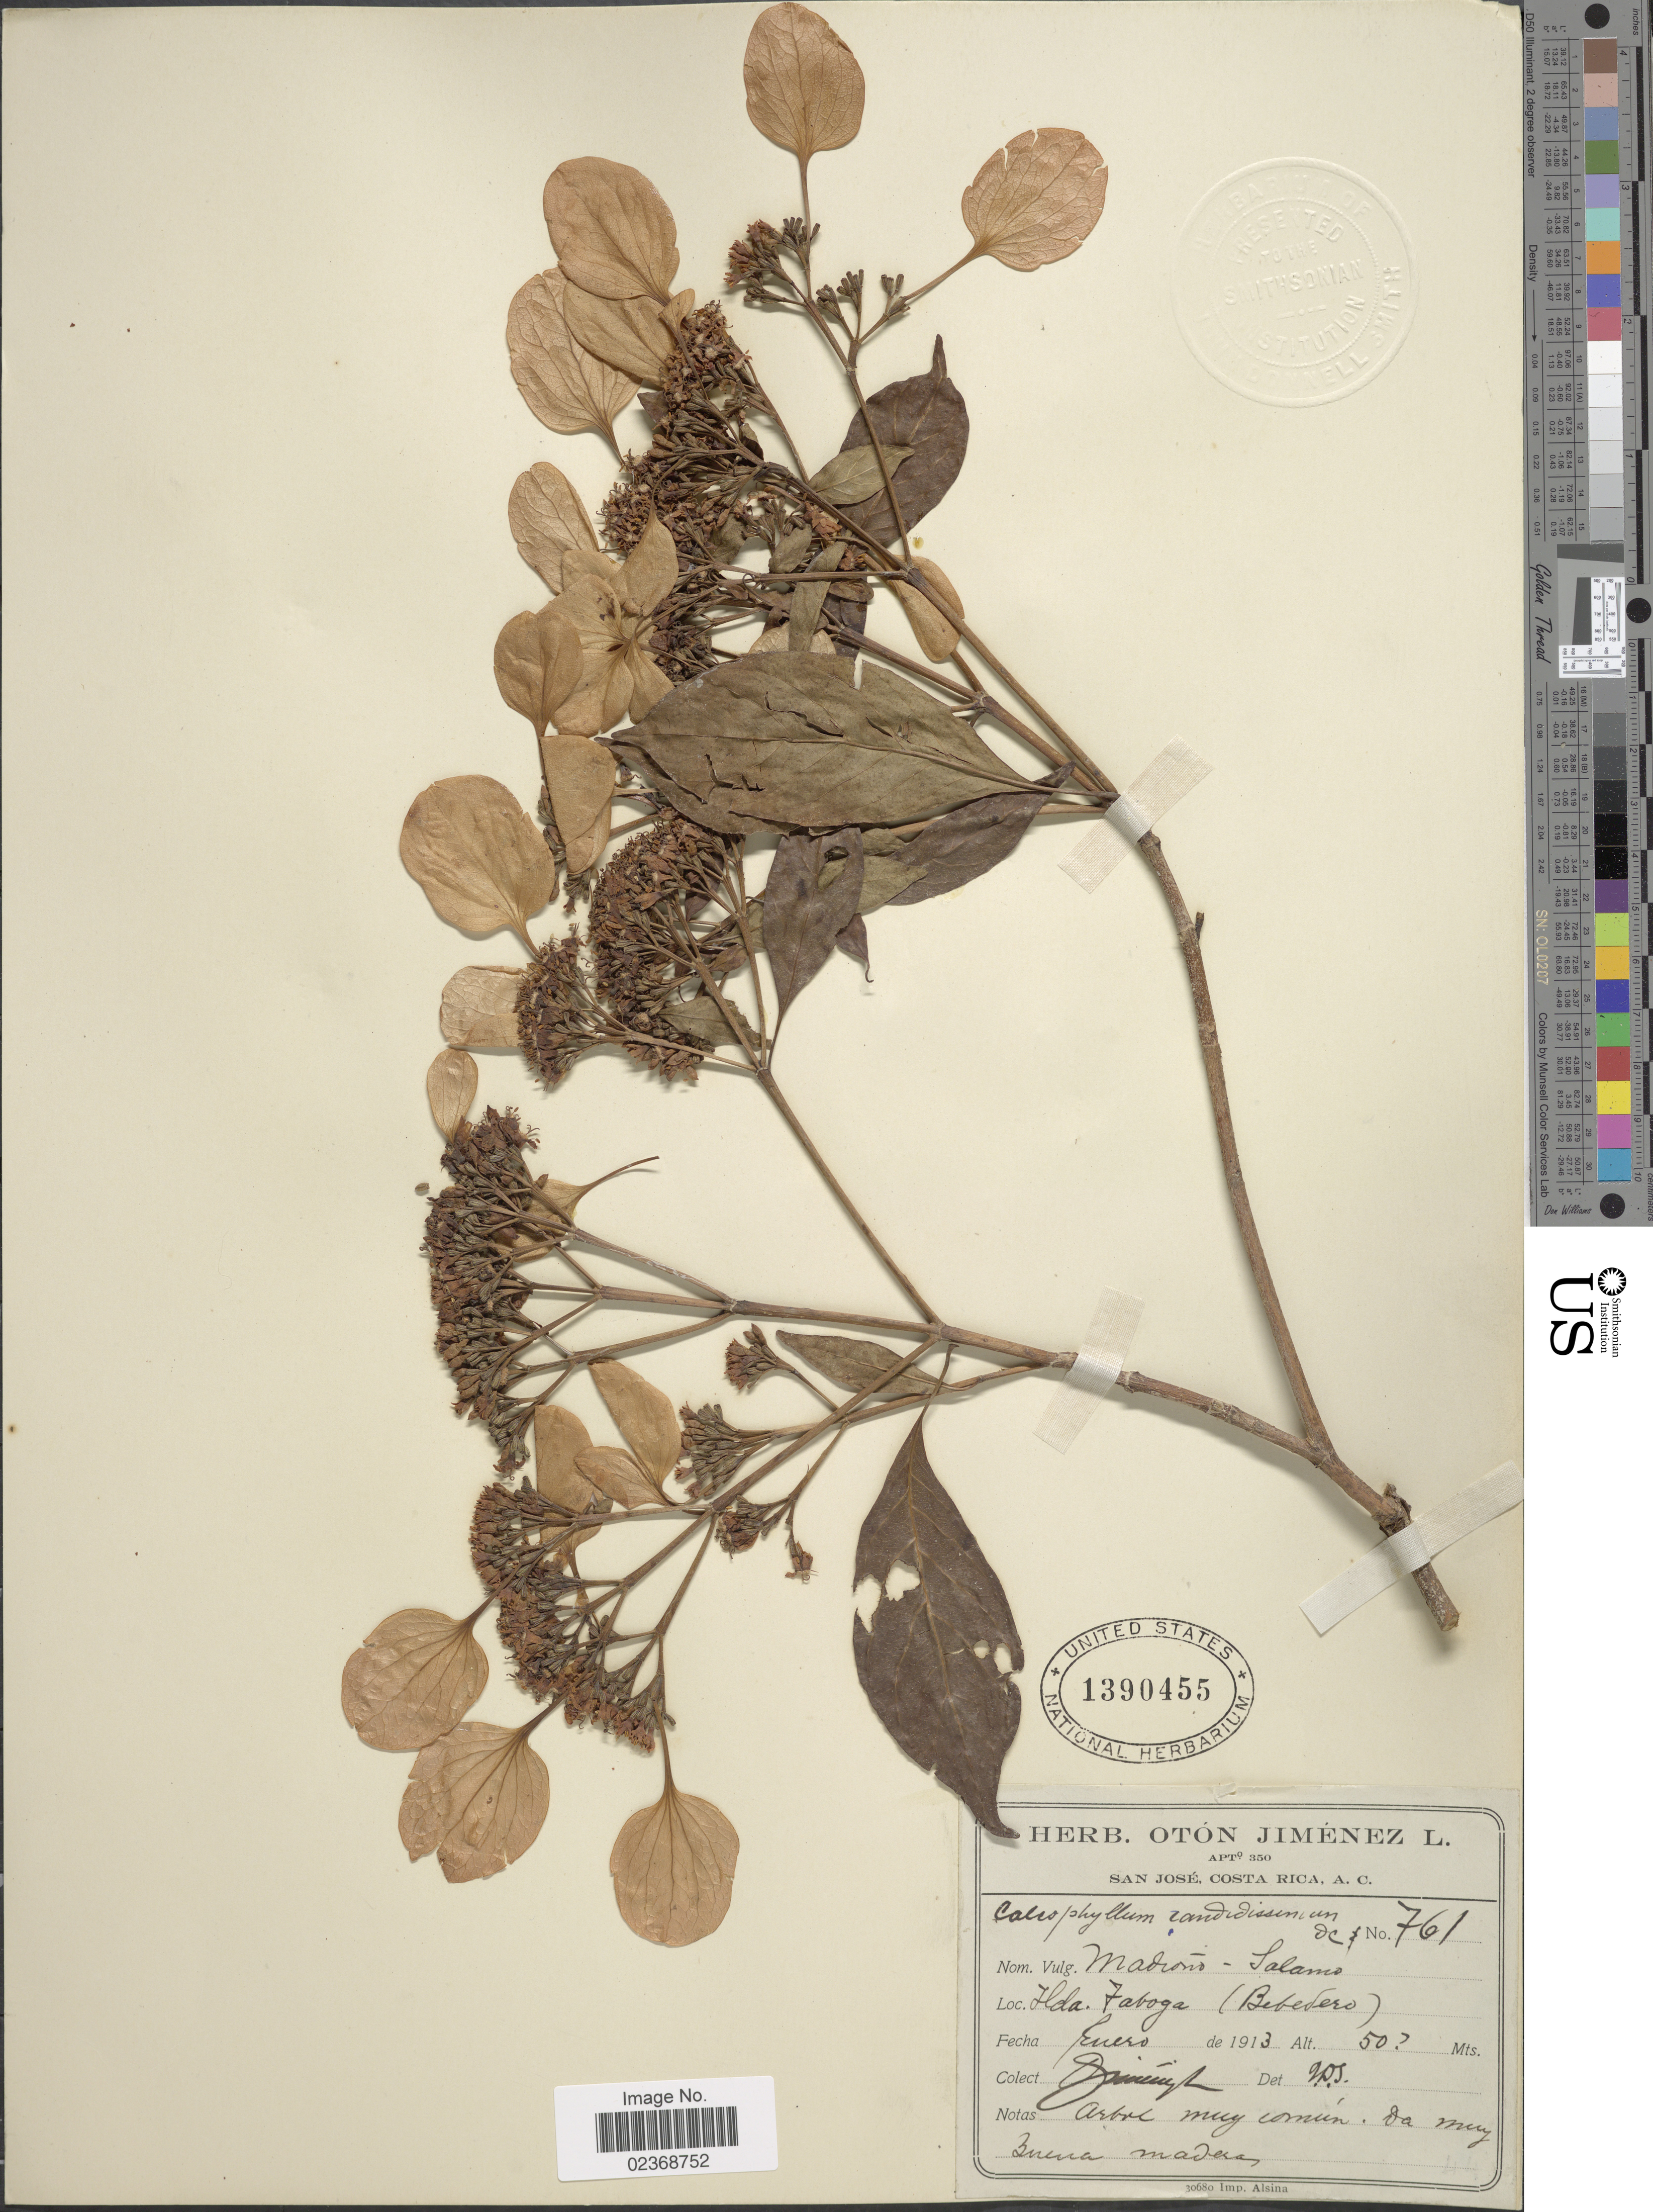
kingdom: Plantae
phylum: Tracheophyta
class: Magnoliopsida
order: Gentianales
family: Rubiaceae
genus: Calycophyllum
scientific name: Calycophyllum candidissimum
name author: (Vahl) DC.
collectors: O. Jiménez L.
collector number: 761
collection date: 1913-01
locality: Hda Faboga (Bebedero)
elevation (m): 50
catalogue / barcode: US 1390455